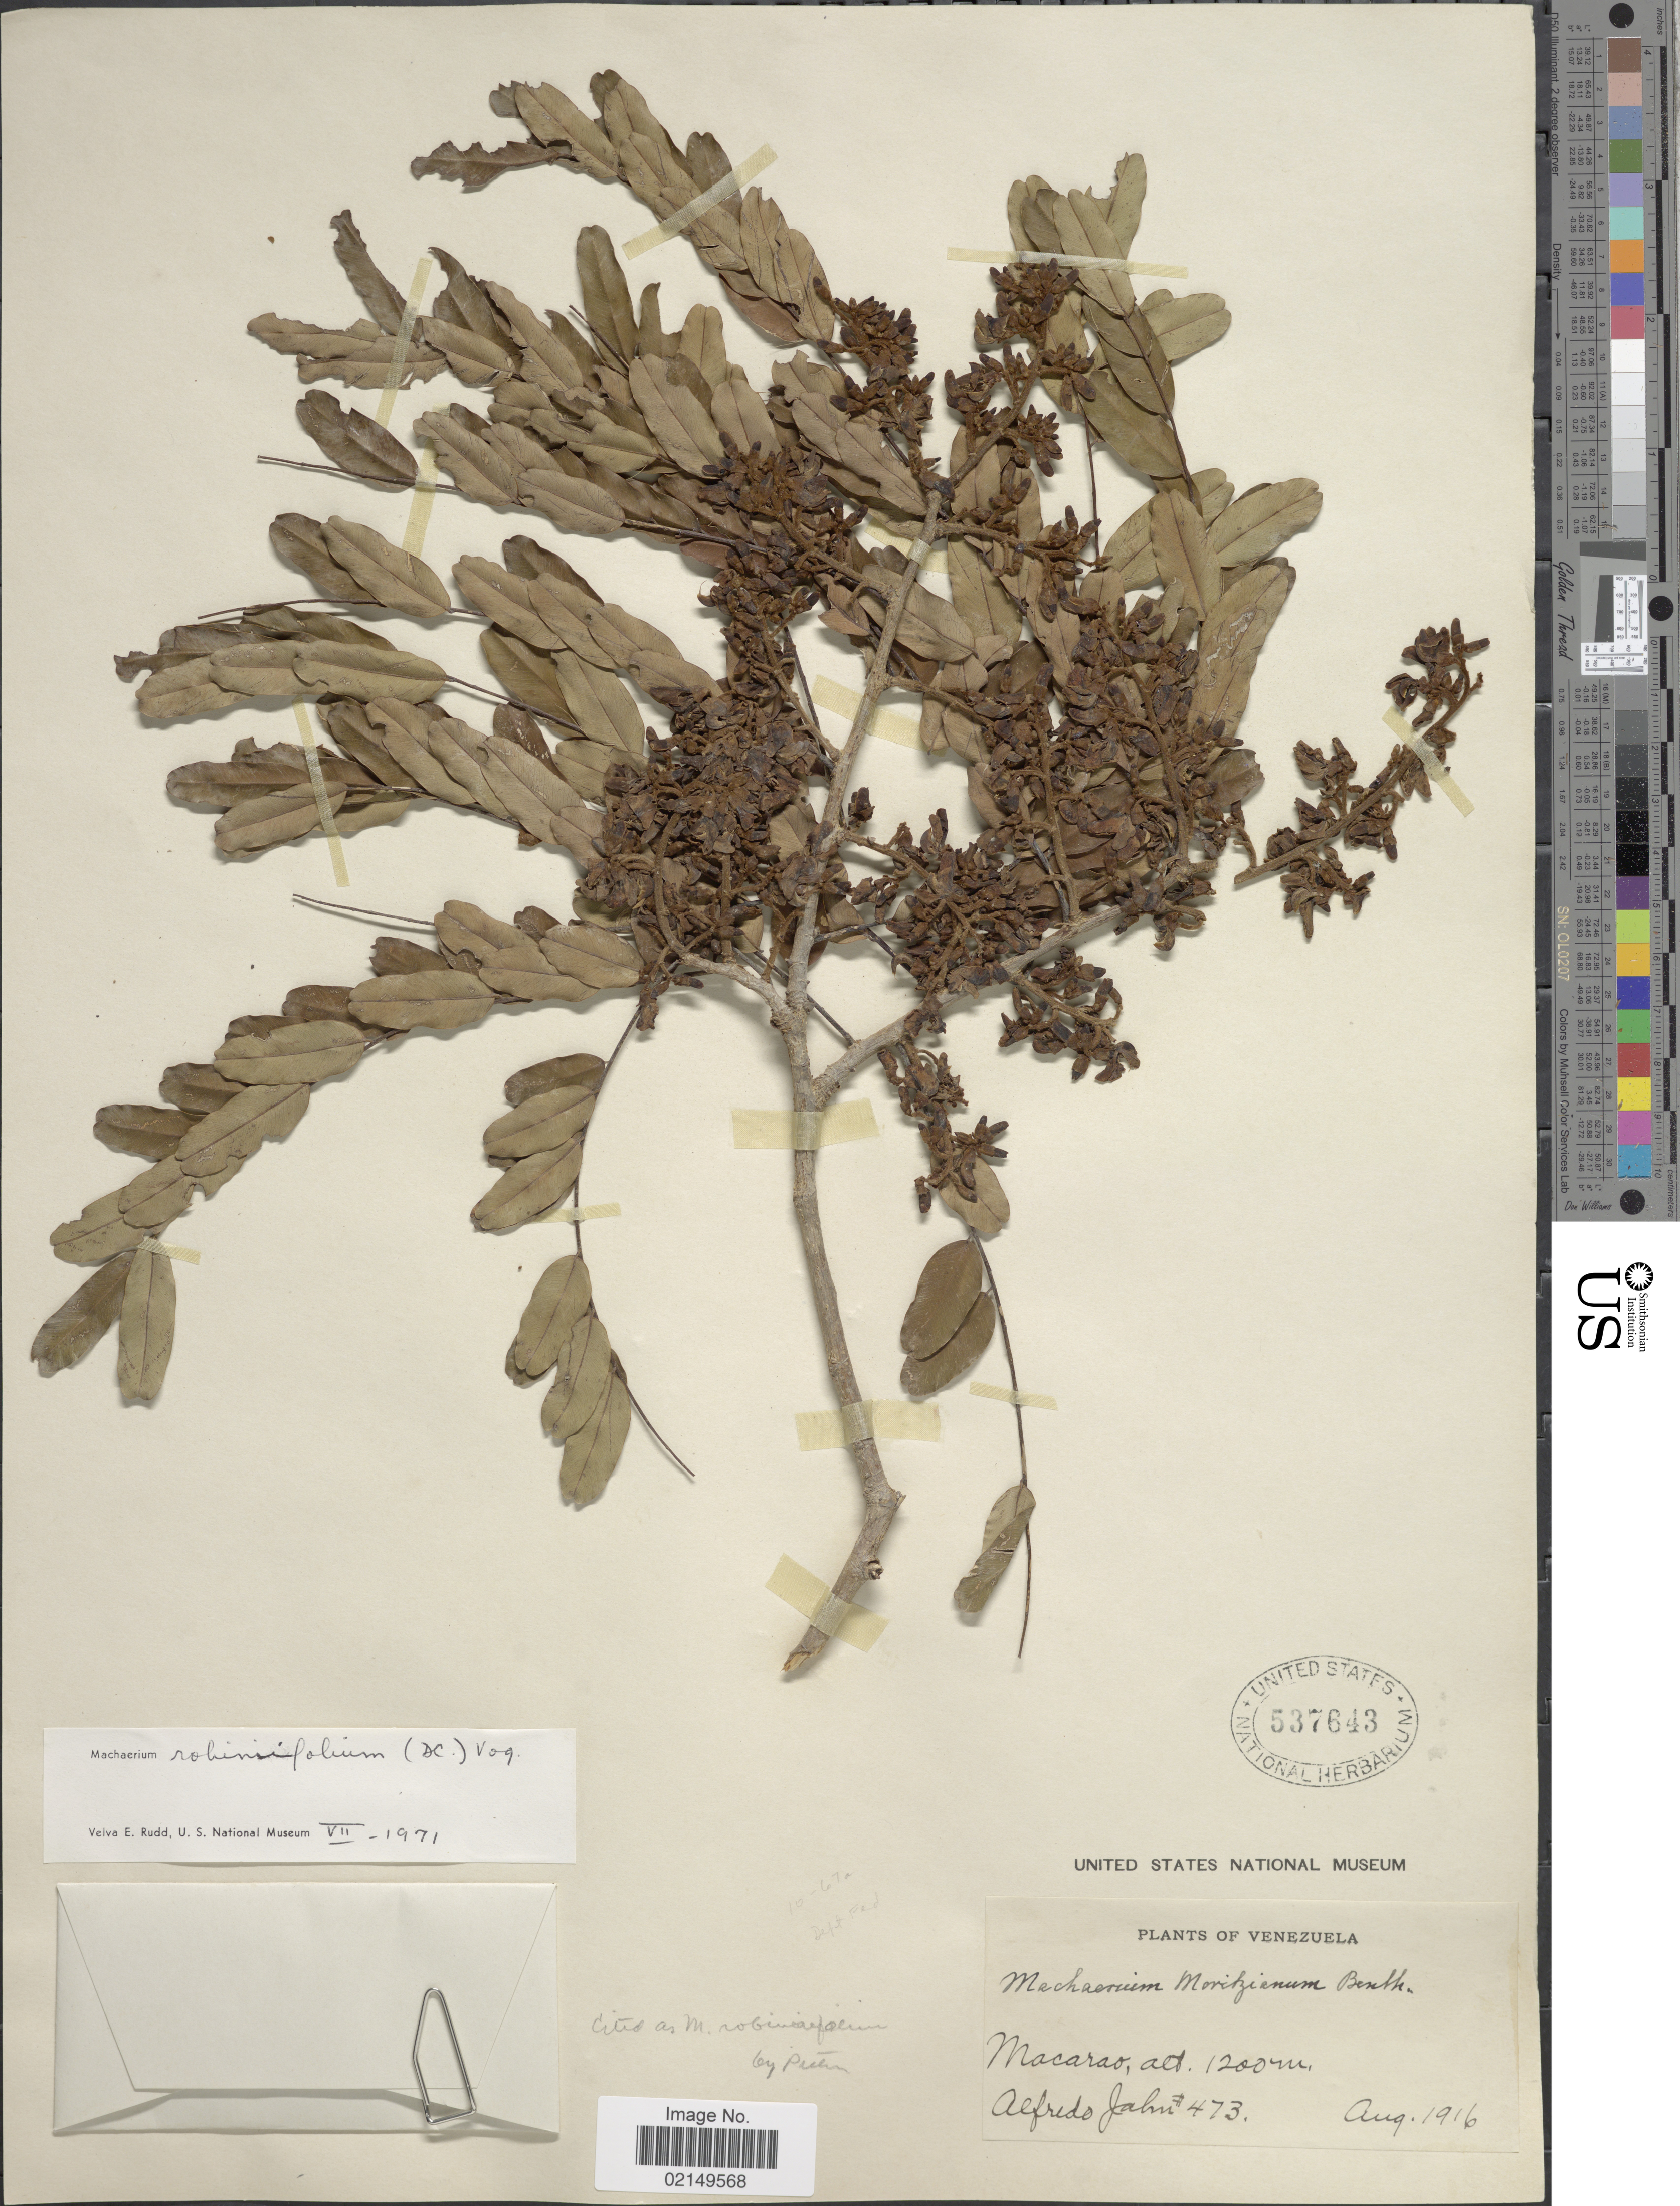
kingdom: Plantae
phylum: Tracheophyta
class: Magnoliopsida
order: Fabales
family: Fabaceae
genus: Machaerium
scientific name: Machaerium robinifolium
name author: (DC.) Vogel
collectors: A. Jahn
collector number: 473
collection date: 1916-08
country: Venezuela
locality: Macarao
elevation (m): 1200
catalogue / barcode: US 537643